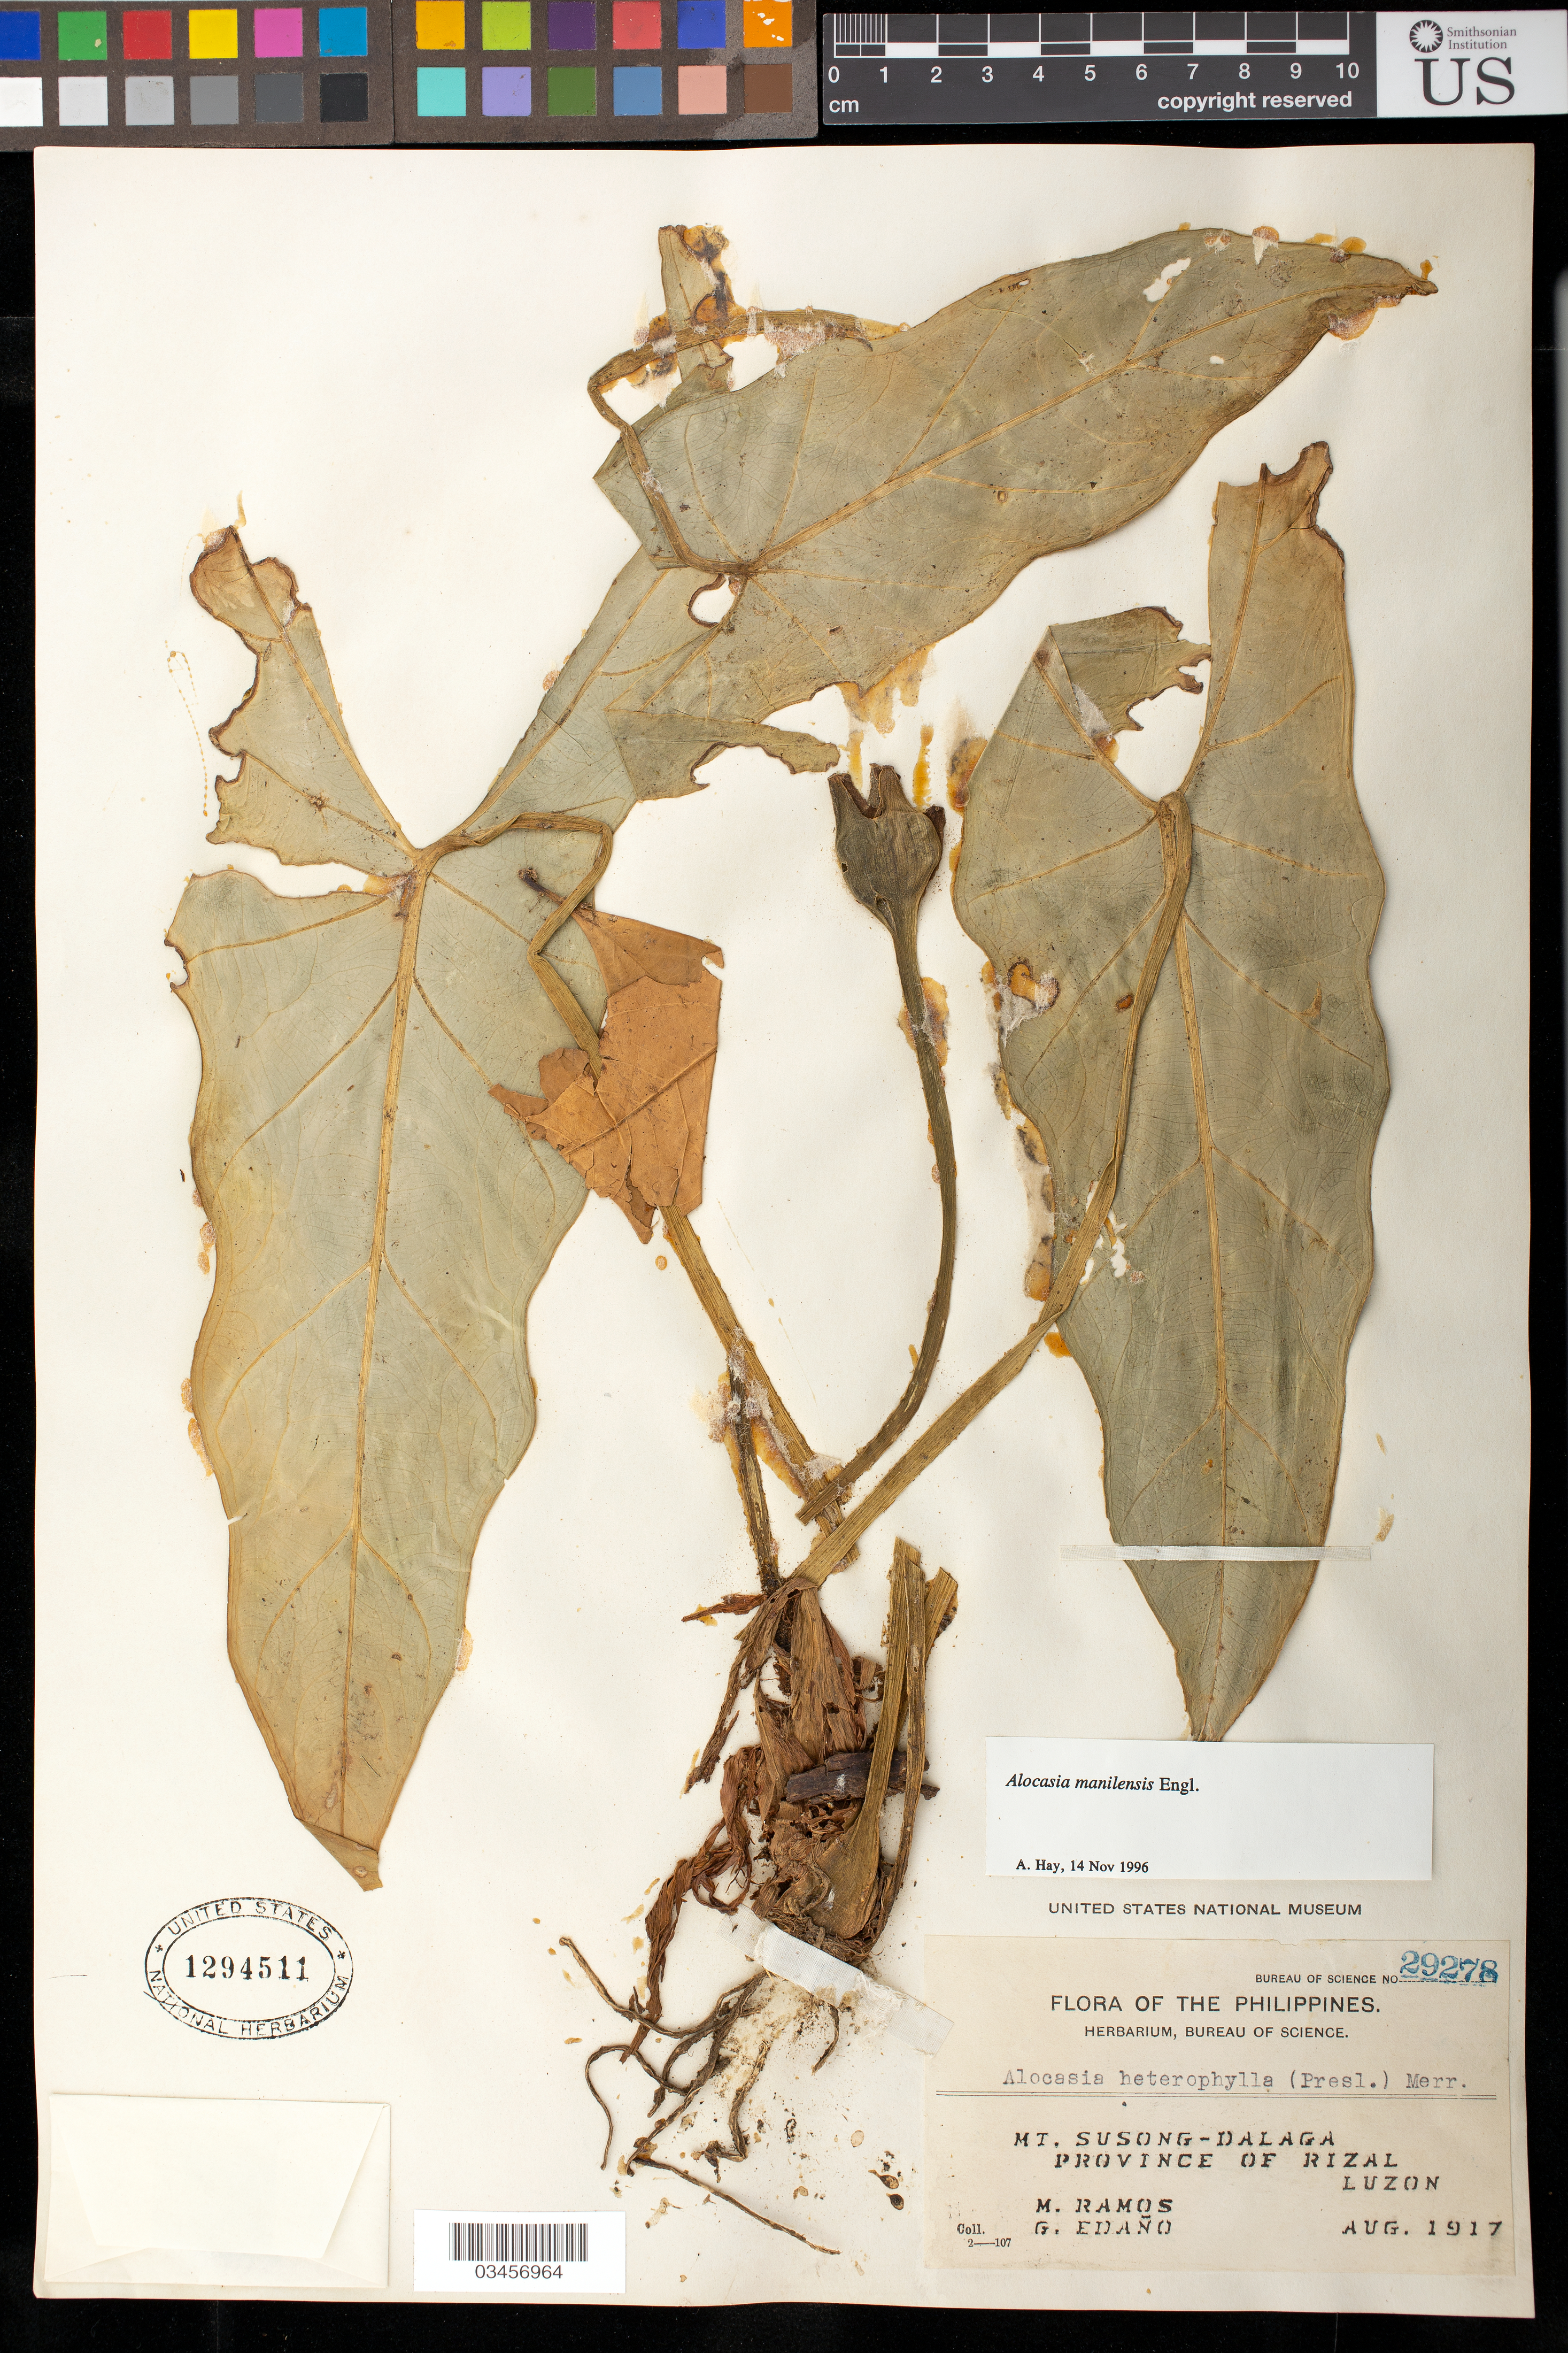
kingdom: Plantae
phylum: Tracheophyta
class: Liliopsida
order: Alismatales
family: Araceae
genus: Alocasia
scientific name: Alocasia manilensis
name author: Engl.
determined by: Hay, A.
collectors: M. Ramos & G. E. Edaño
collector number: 29278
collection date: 1917-08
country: Philippines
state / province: Calabarzon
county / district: Rizal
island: Luzon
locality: Mt. Susong - Dalaga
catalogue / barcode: US 1294511